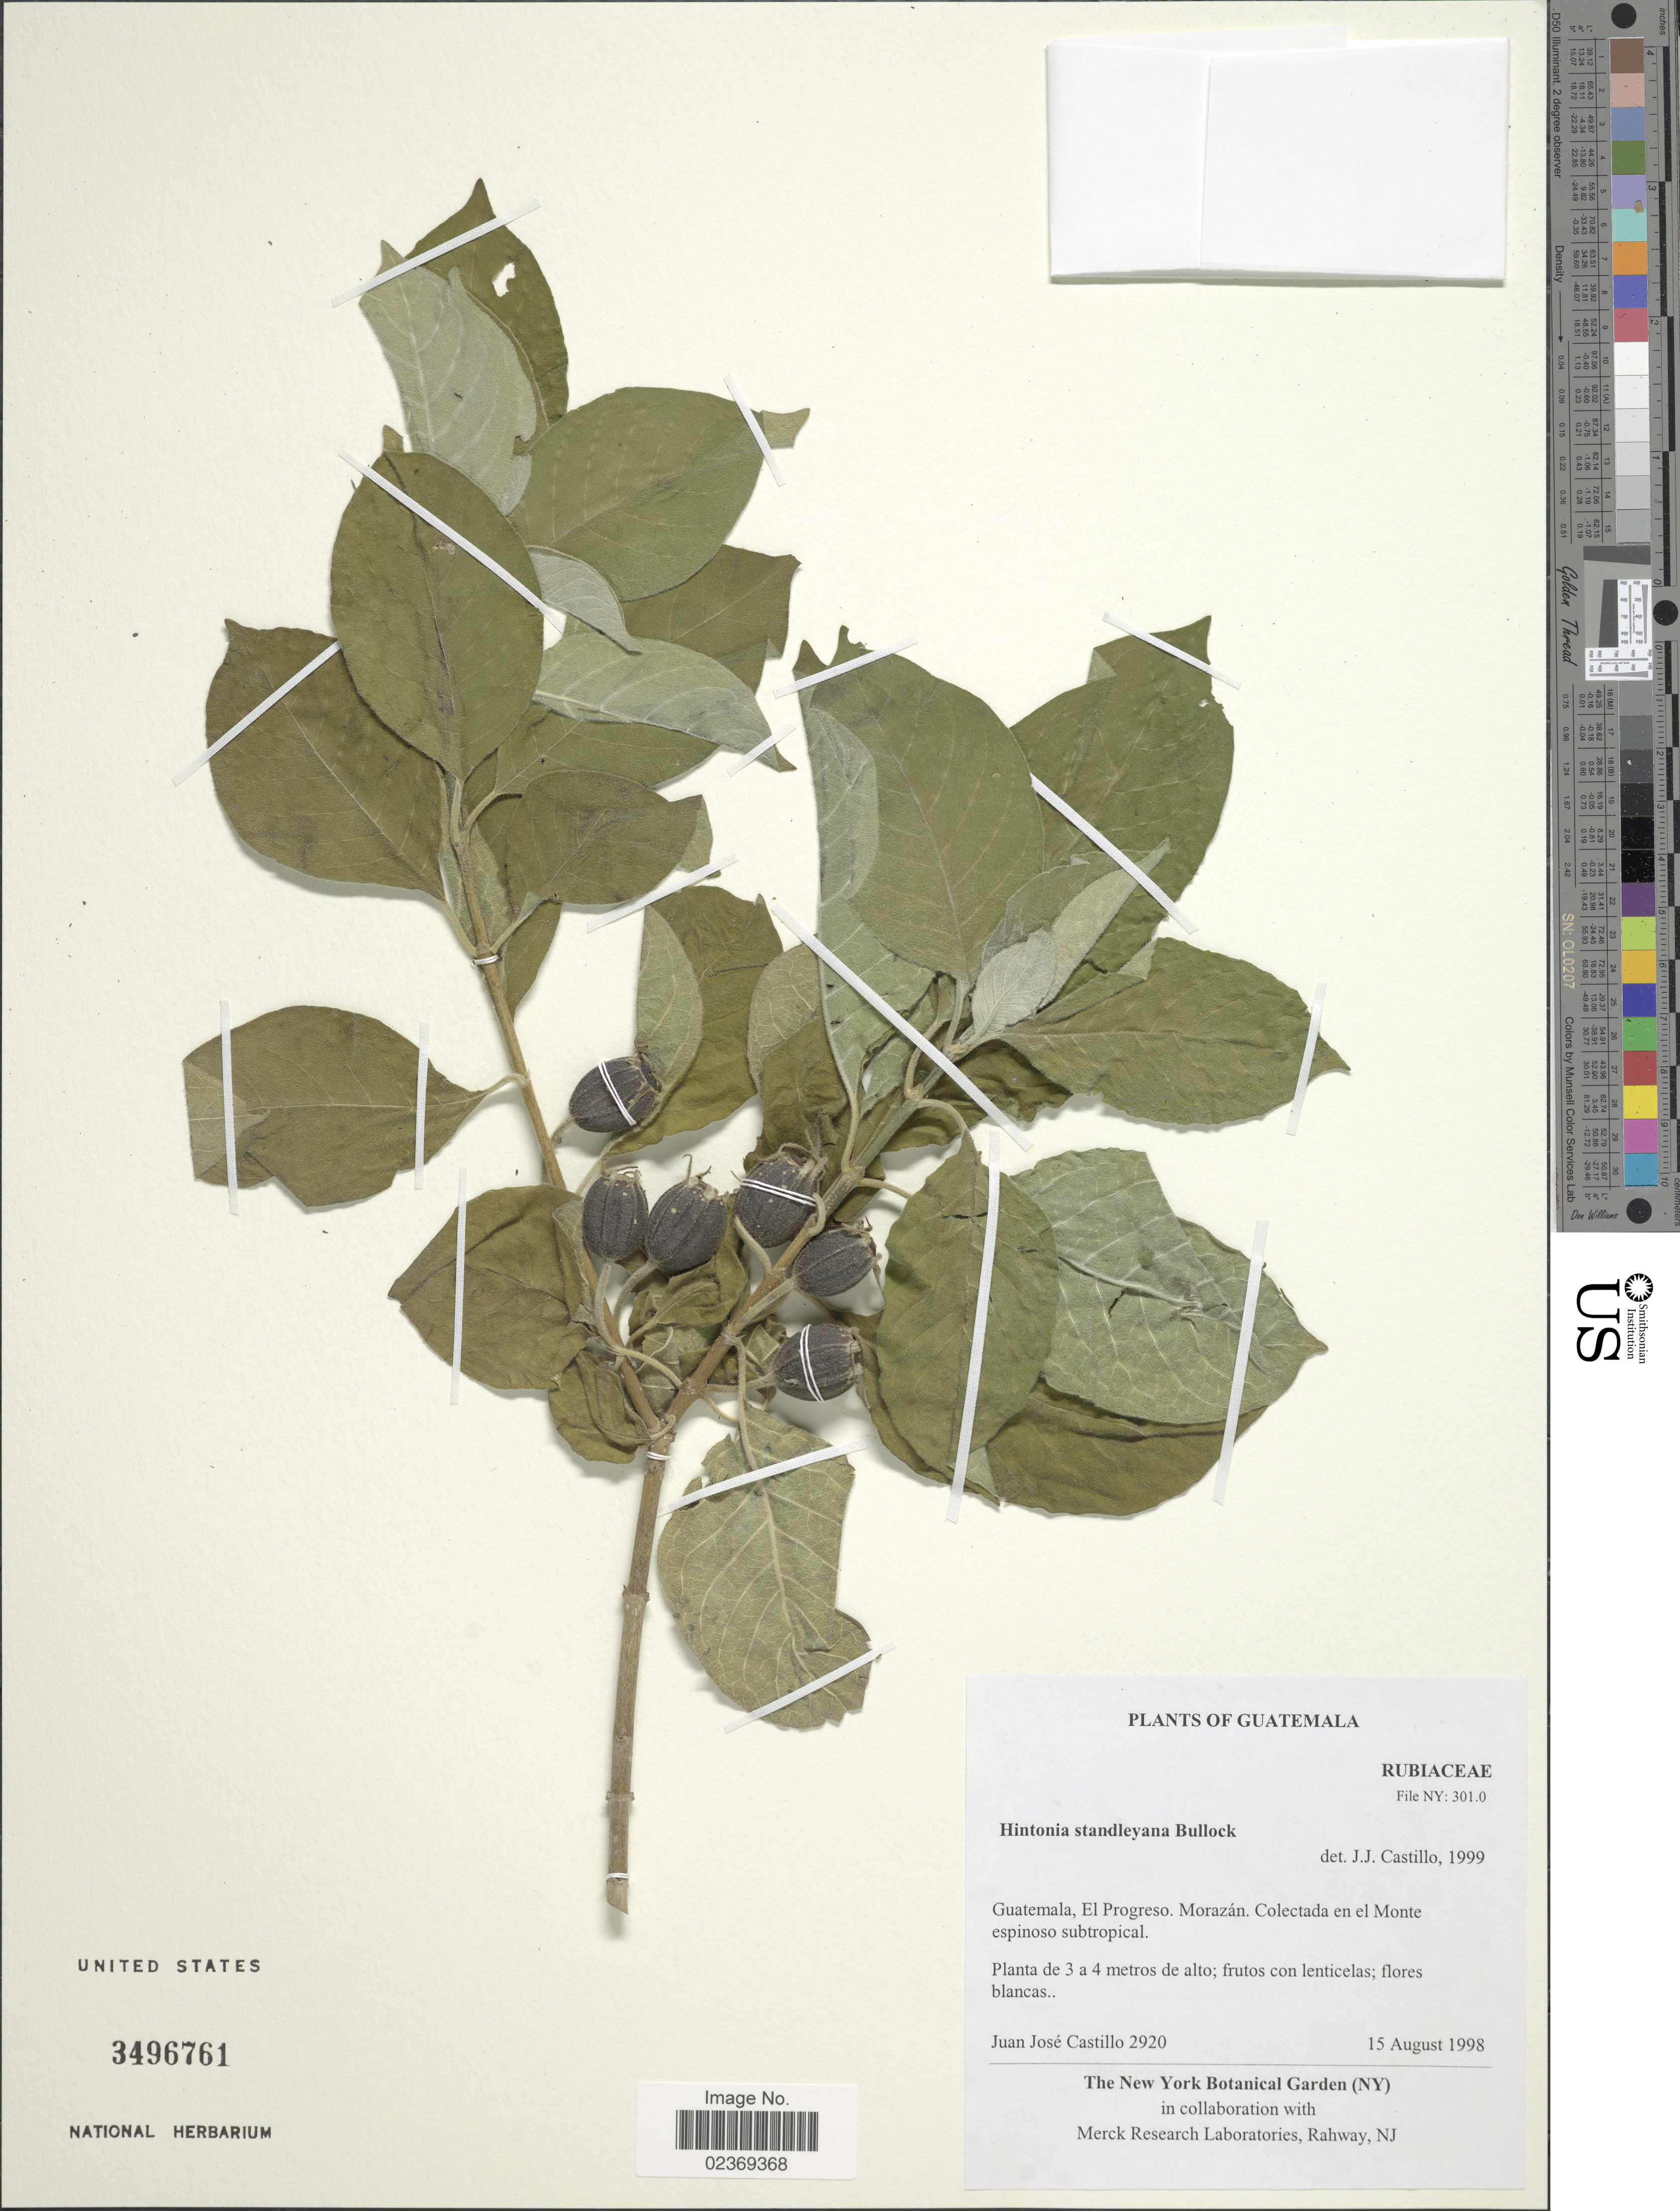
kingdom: Plantae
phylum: Tracheophyta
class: Magnoliopsida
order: Gentianales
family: Rubiaceae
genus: Hintonia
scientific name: Hintonia standleyana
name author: Bullock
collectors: J. Castillo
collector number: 2920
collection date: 1998-08-15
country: Guatemala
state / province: El Progreso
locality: Morazan, Colectada en el Monte espinoso subtropical.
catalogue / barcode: US 3496761